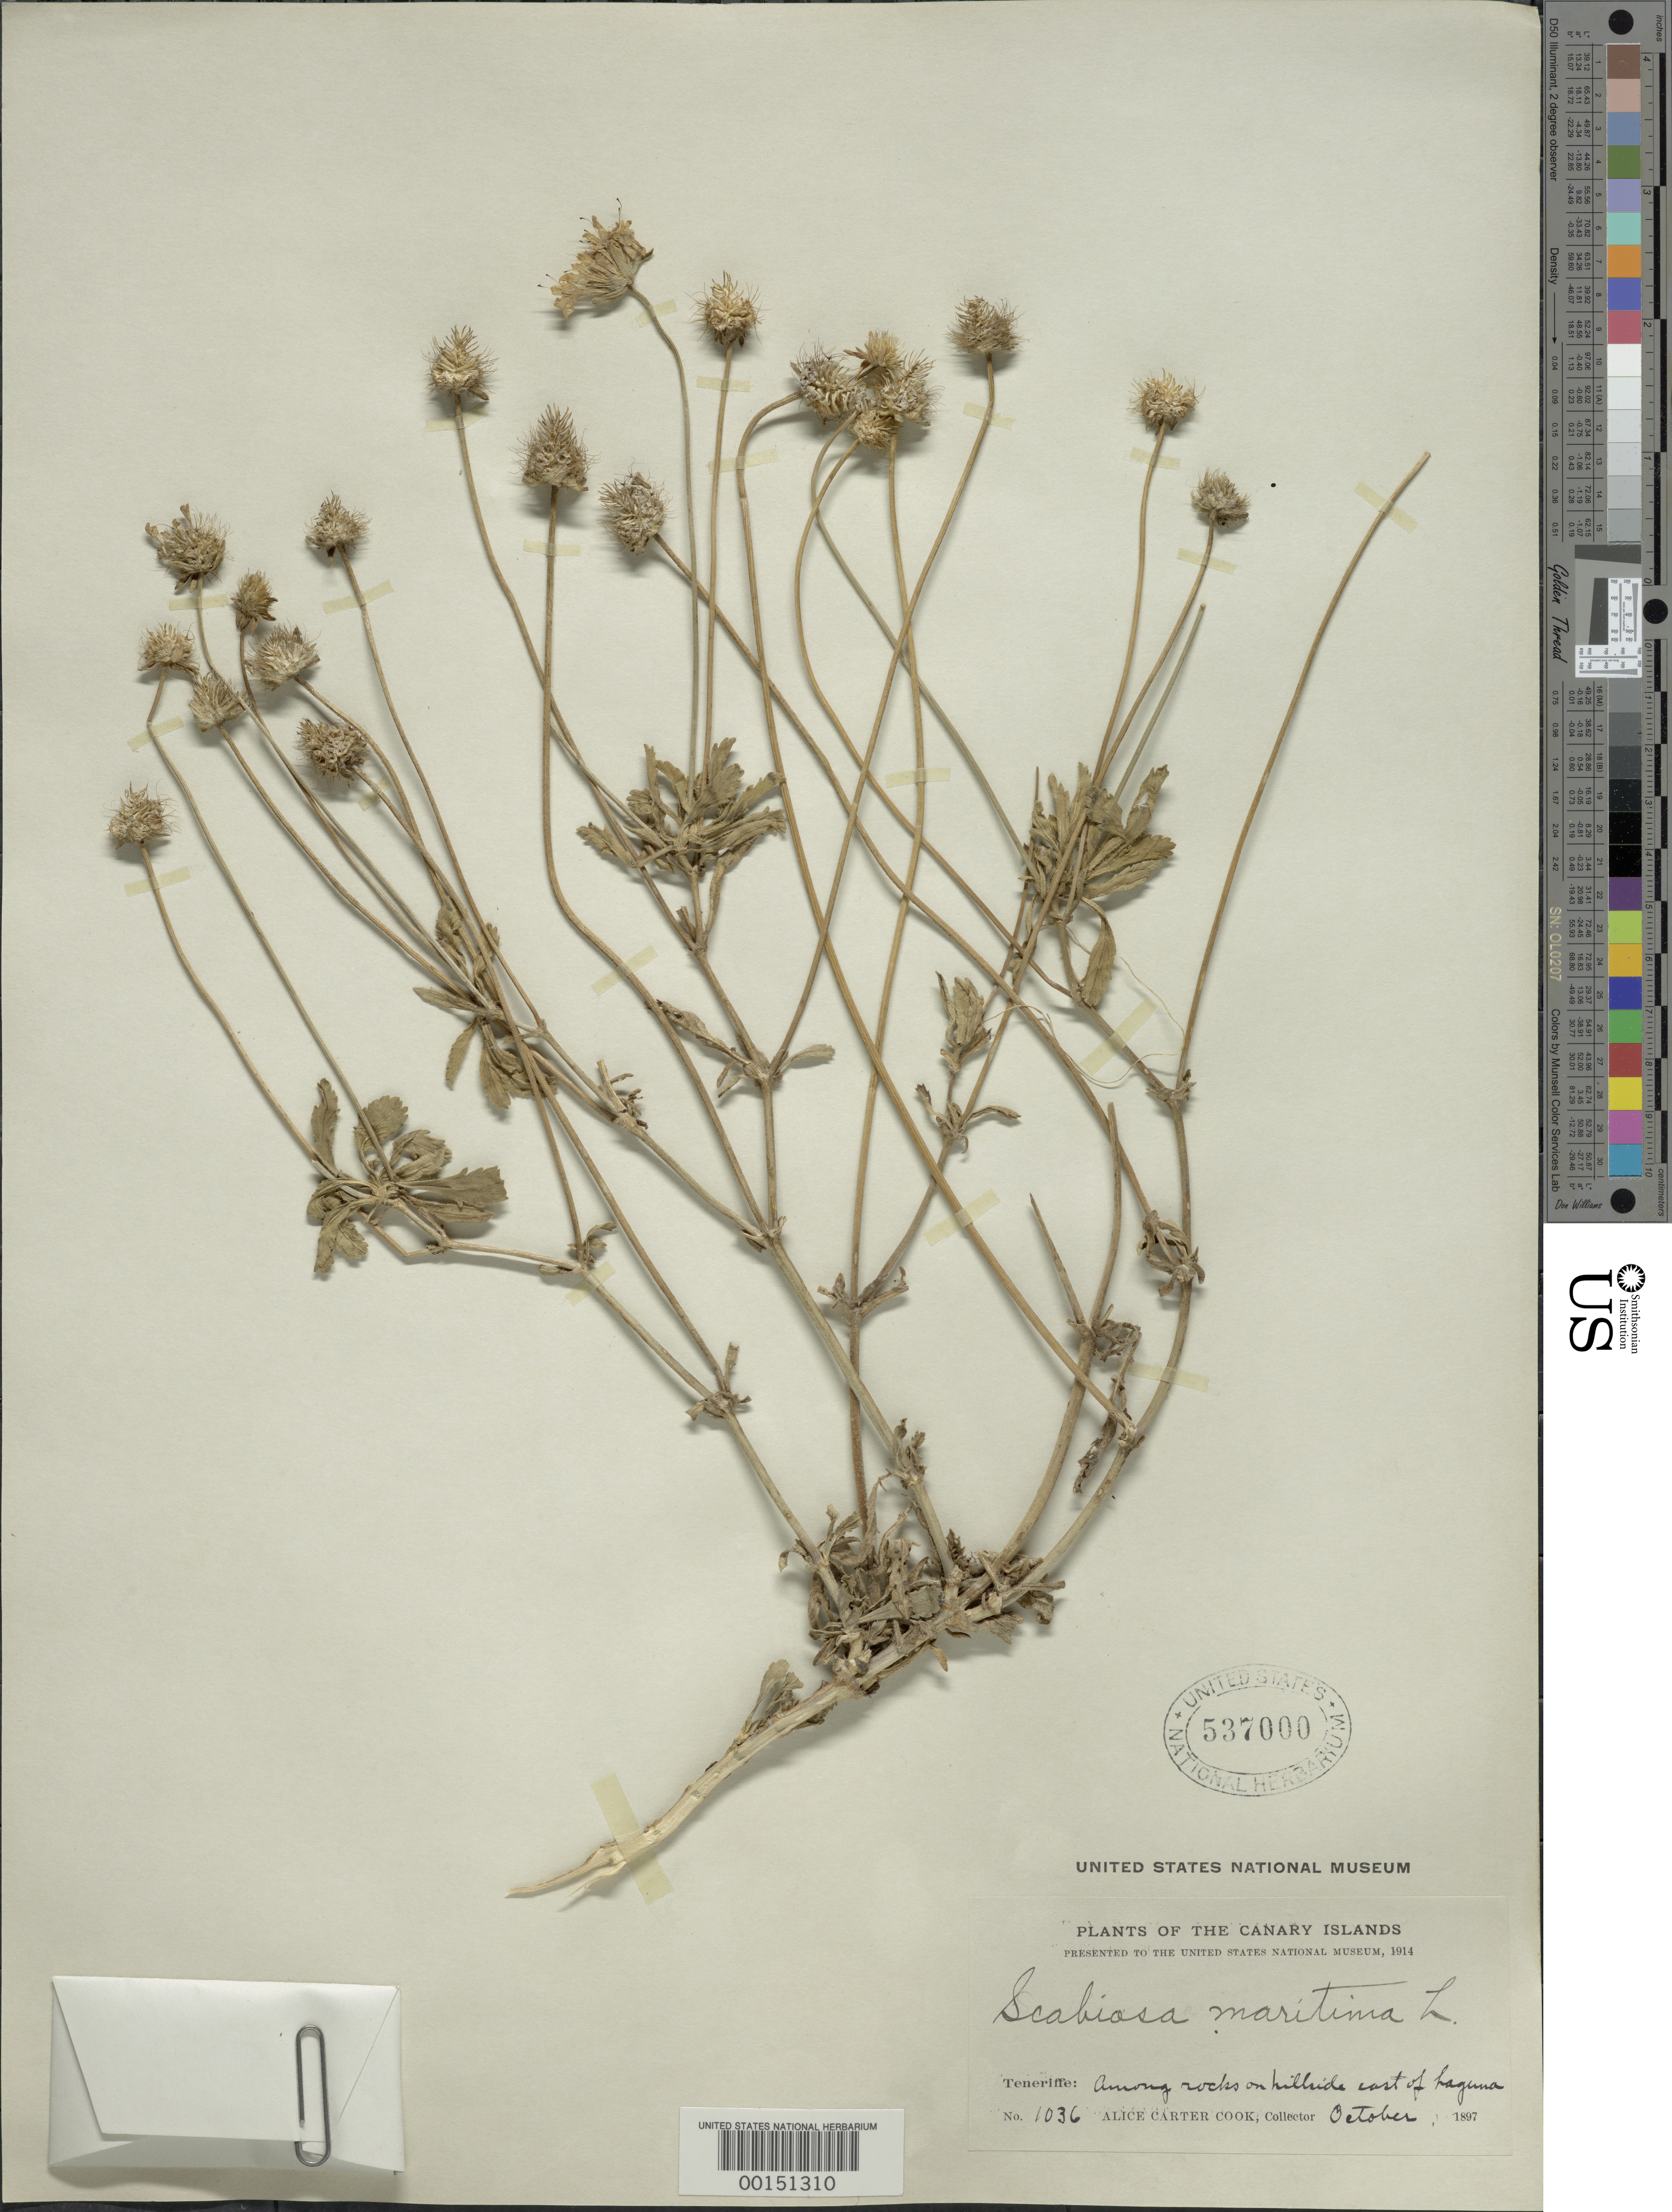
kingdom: Plantae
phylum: Tracheophyta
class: Magnoliopsida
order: Dipsacales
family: Caprifoliaceae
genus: Scabiosa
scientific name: Scabiosa maritima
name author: L.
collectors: Alice C. Cook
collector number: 1036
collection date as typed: Oct 1897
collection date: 1897-10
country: Spain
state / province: Canarias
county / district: Santa Cruz de Tenerife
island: Tenerife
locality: E of Laguna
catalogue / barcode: US 537000